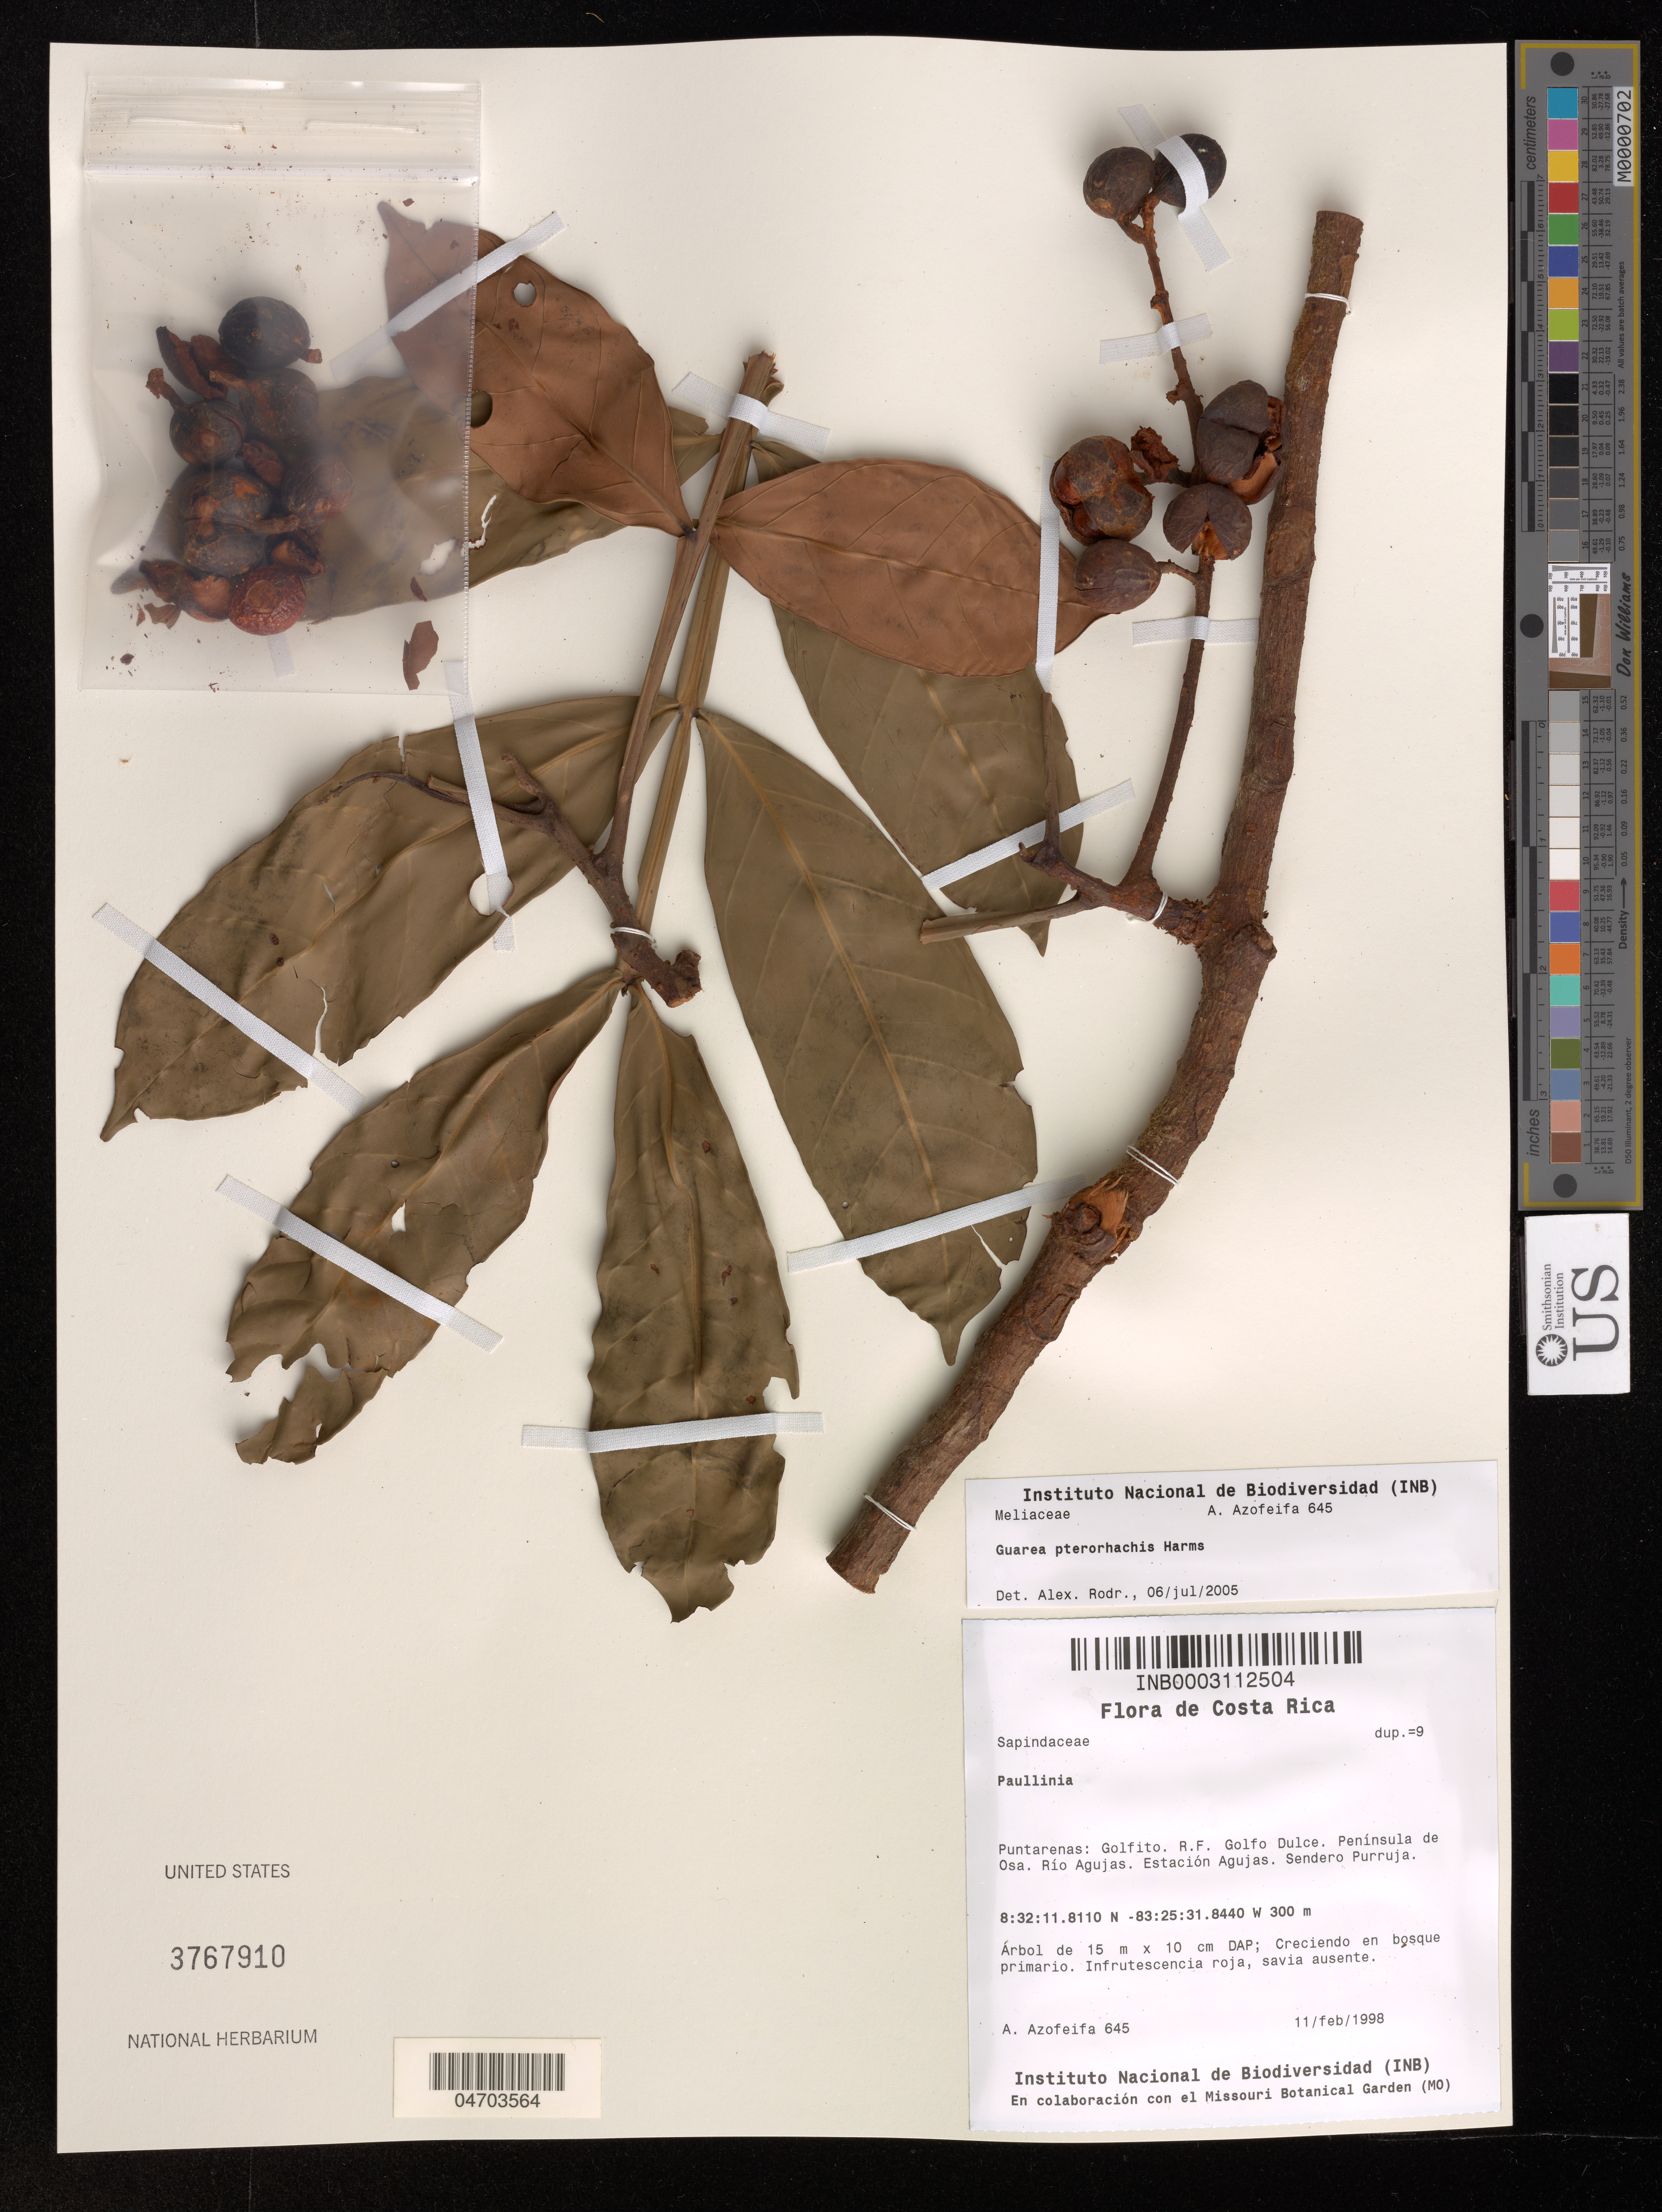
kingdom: Plantae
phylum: Tracheophyta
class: Magnoliopsida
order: Sapindales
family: Meliaceae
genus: Guarea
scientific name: Guarea pterorhachis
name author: Harms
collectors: A. Azofeifa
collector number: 645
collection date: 1998-02-11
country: Costa Rica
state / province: Puntarenas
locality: Golfito. R.F. Golfo Dulce. Peninsula de Osa. Rio Agujas. Estacion Agujas. Sendero Purruja.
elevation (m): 300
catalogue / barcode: US 3767910